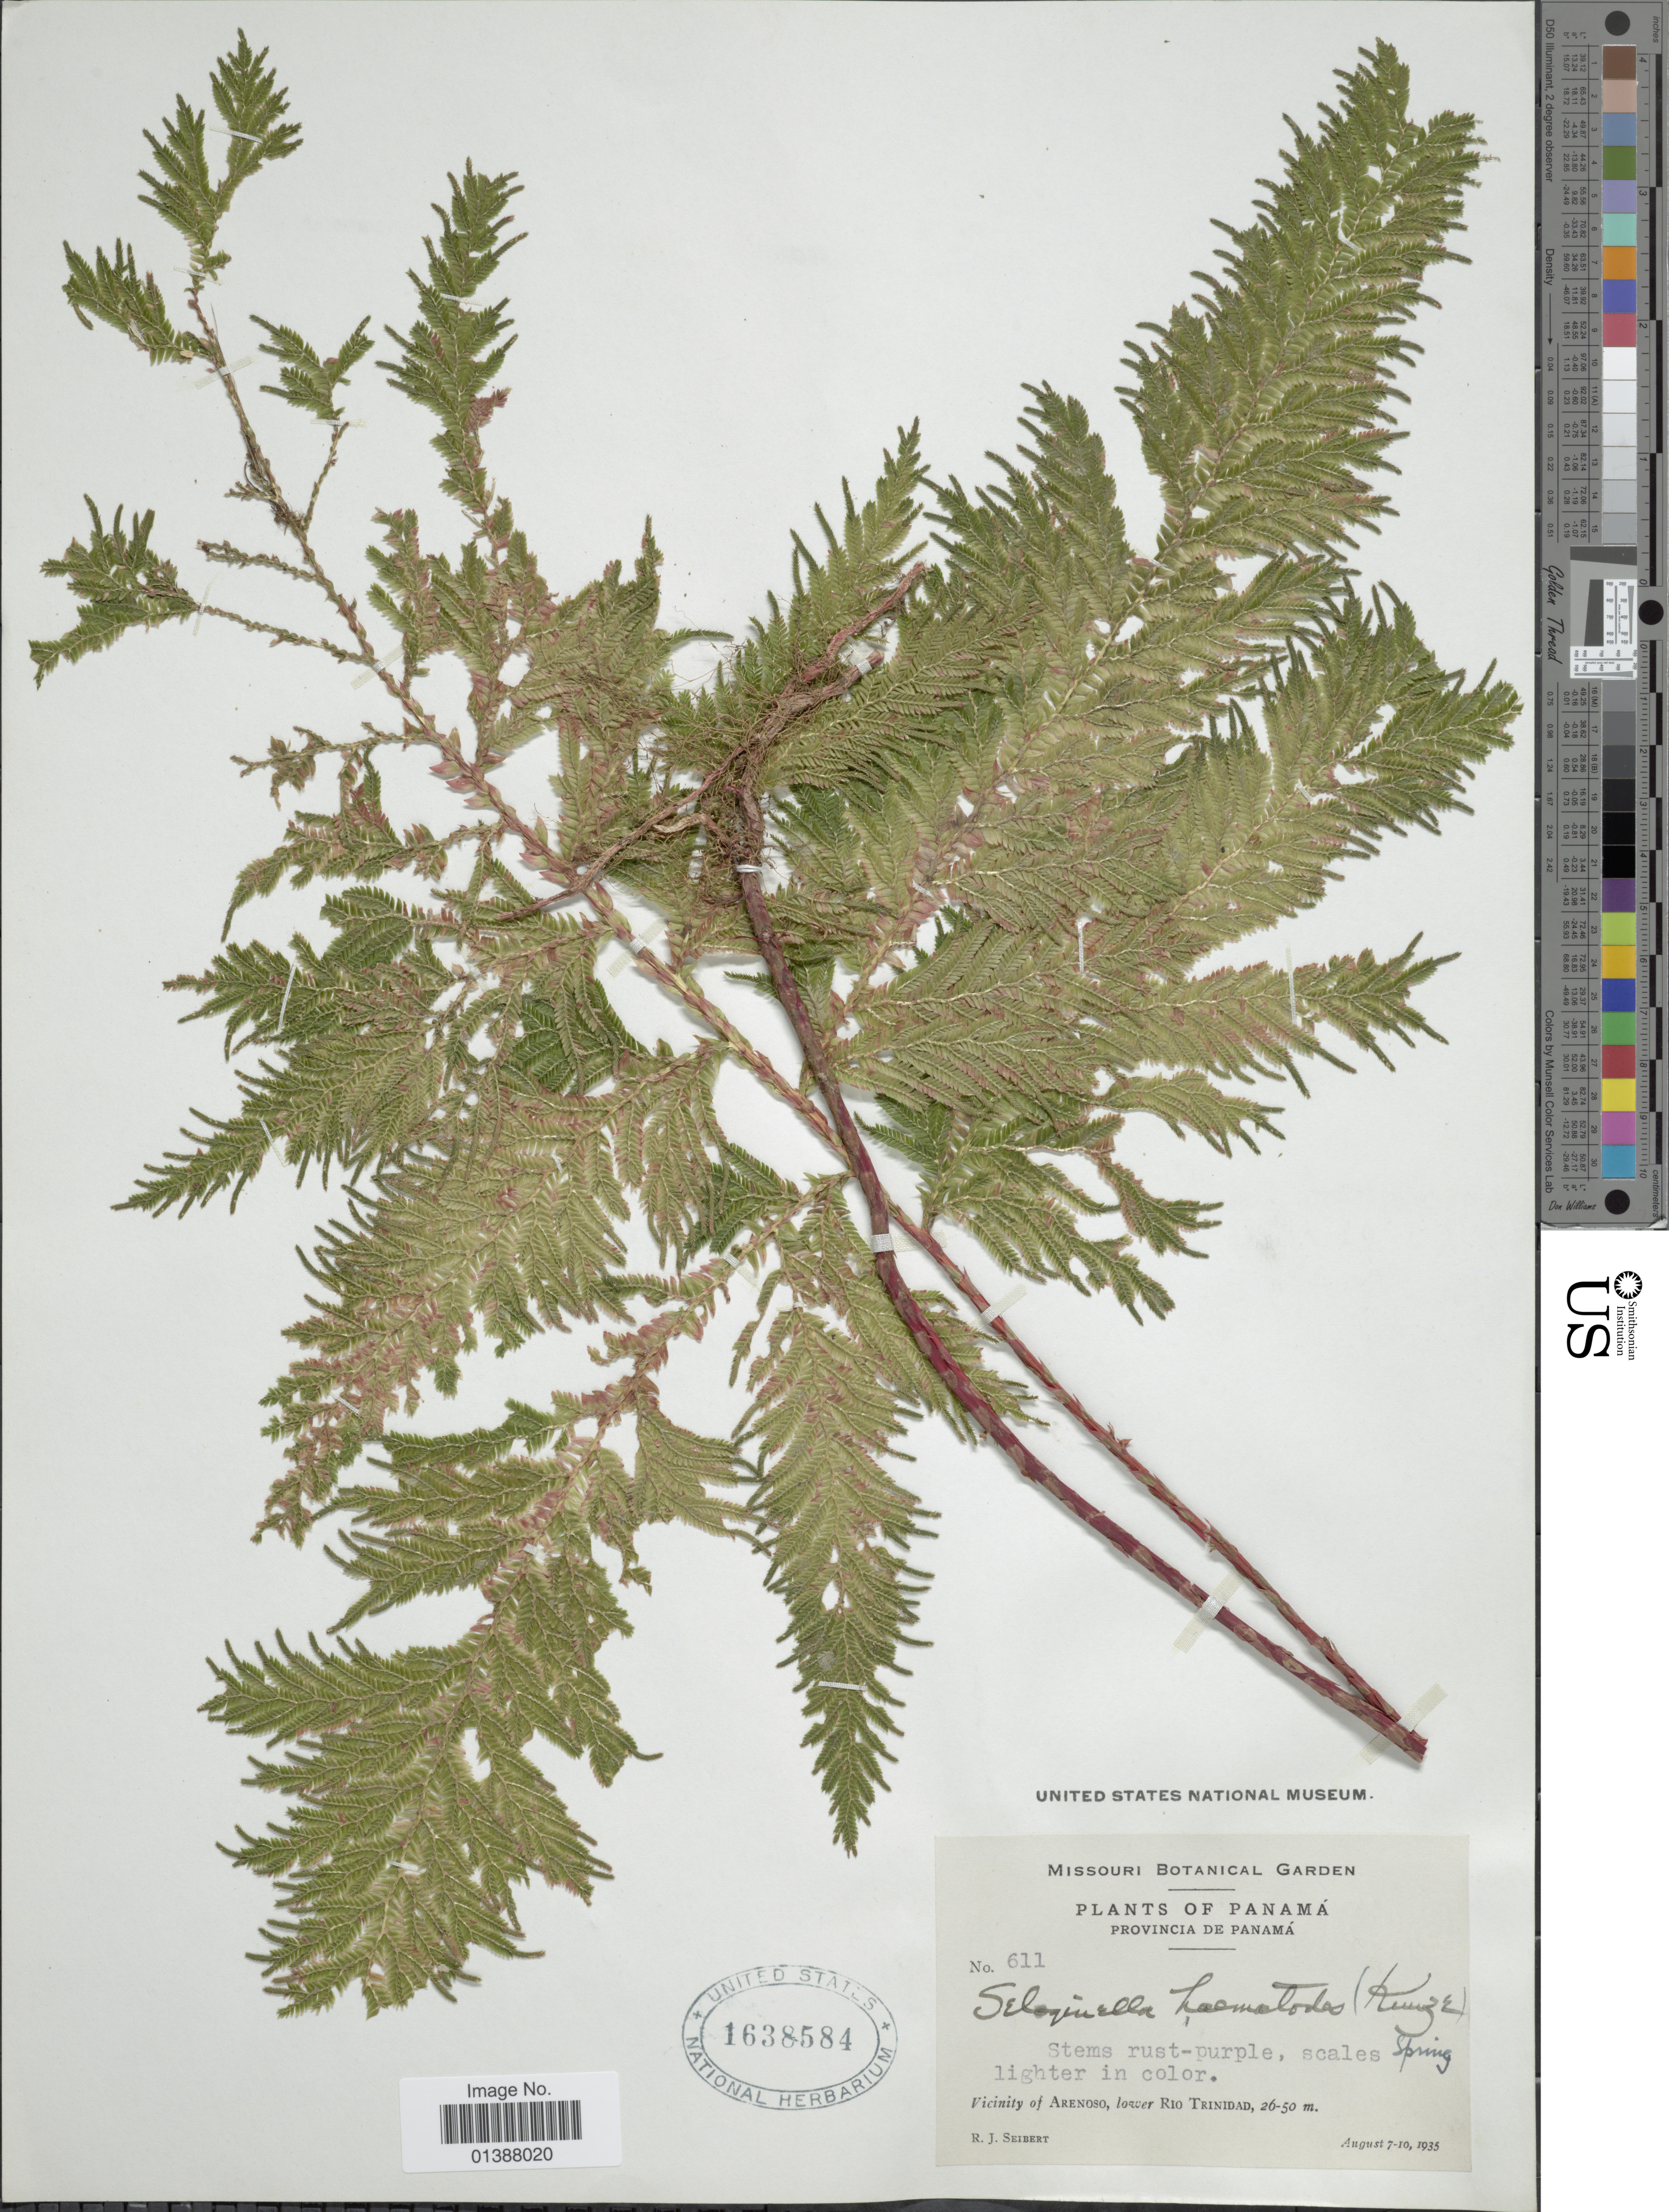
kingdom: Plantae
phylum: Tracheophyta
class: Lycopodiopsida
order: Selaginellales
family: Selaginellaceae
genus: Selaginella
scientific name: Selaginella haematodes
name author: (Kunze) Spring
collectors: R. J. Seibert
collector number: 611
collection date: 1935-08-07/1935-08-10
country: Panama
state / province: Panamá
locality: Provincia de Panamá, Vicinity of Arenos, lower Rio Trinidad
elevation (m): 26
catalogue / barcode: US 1638584